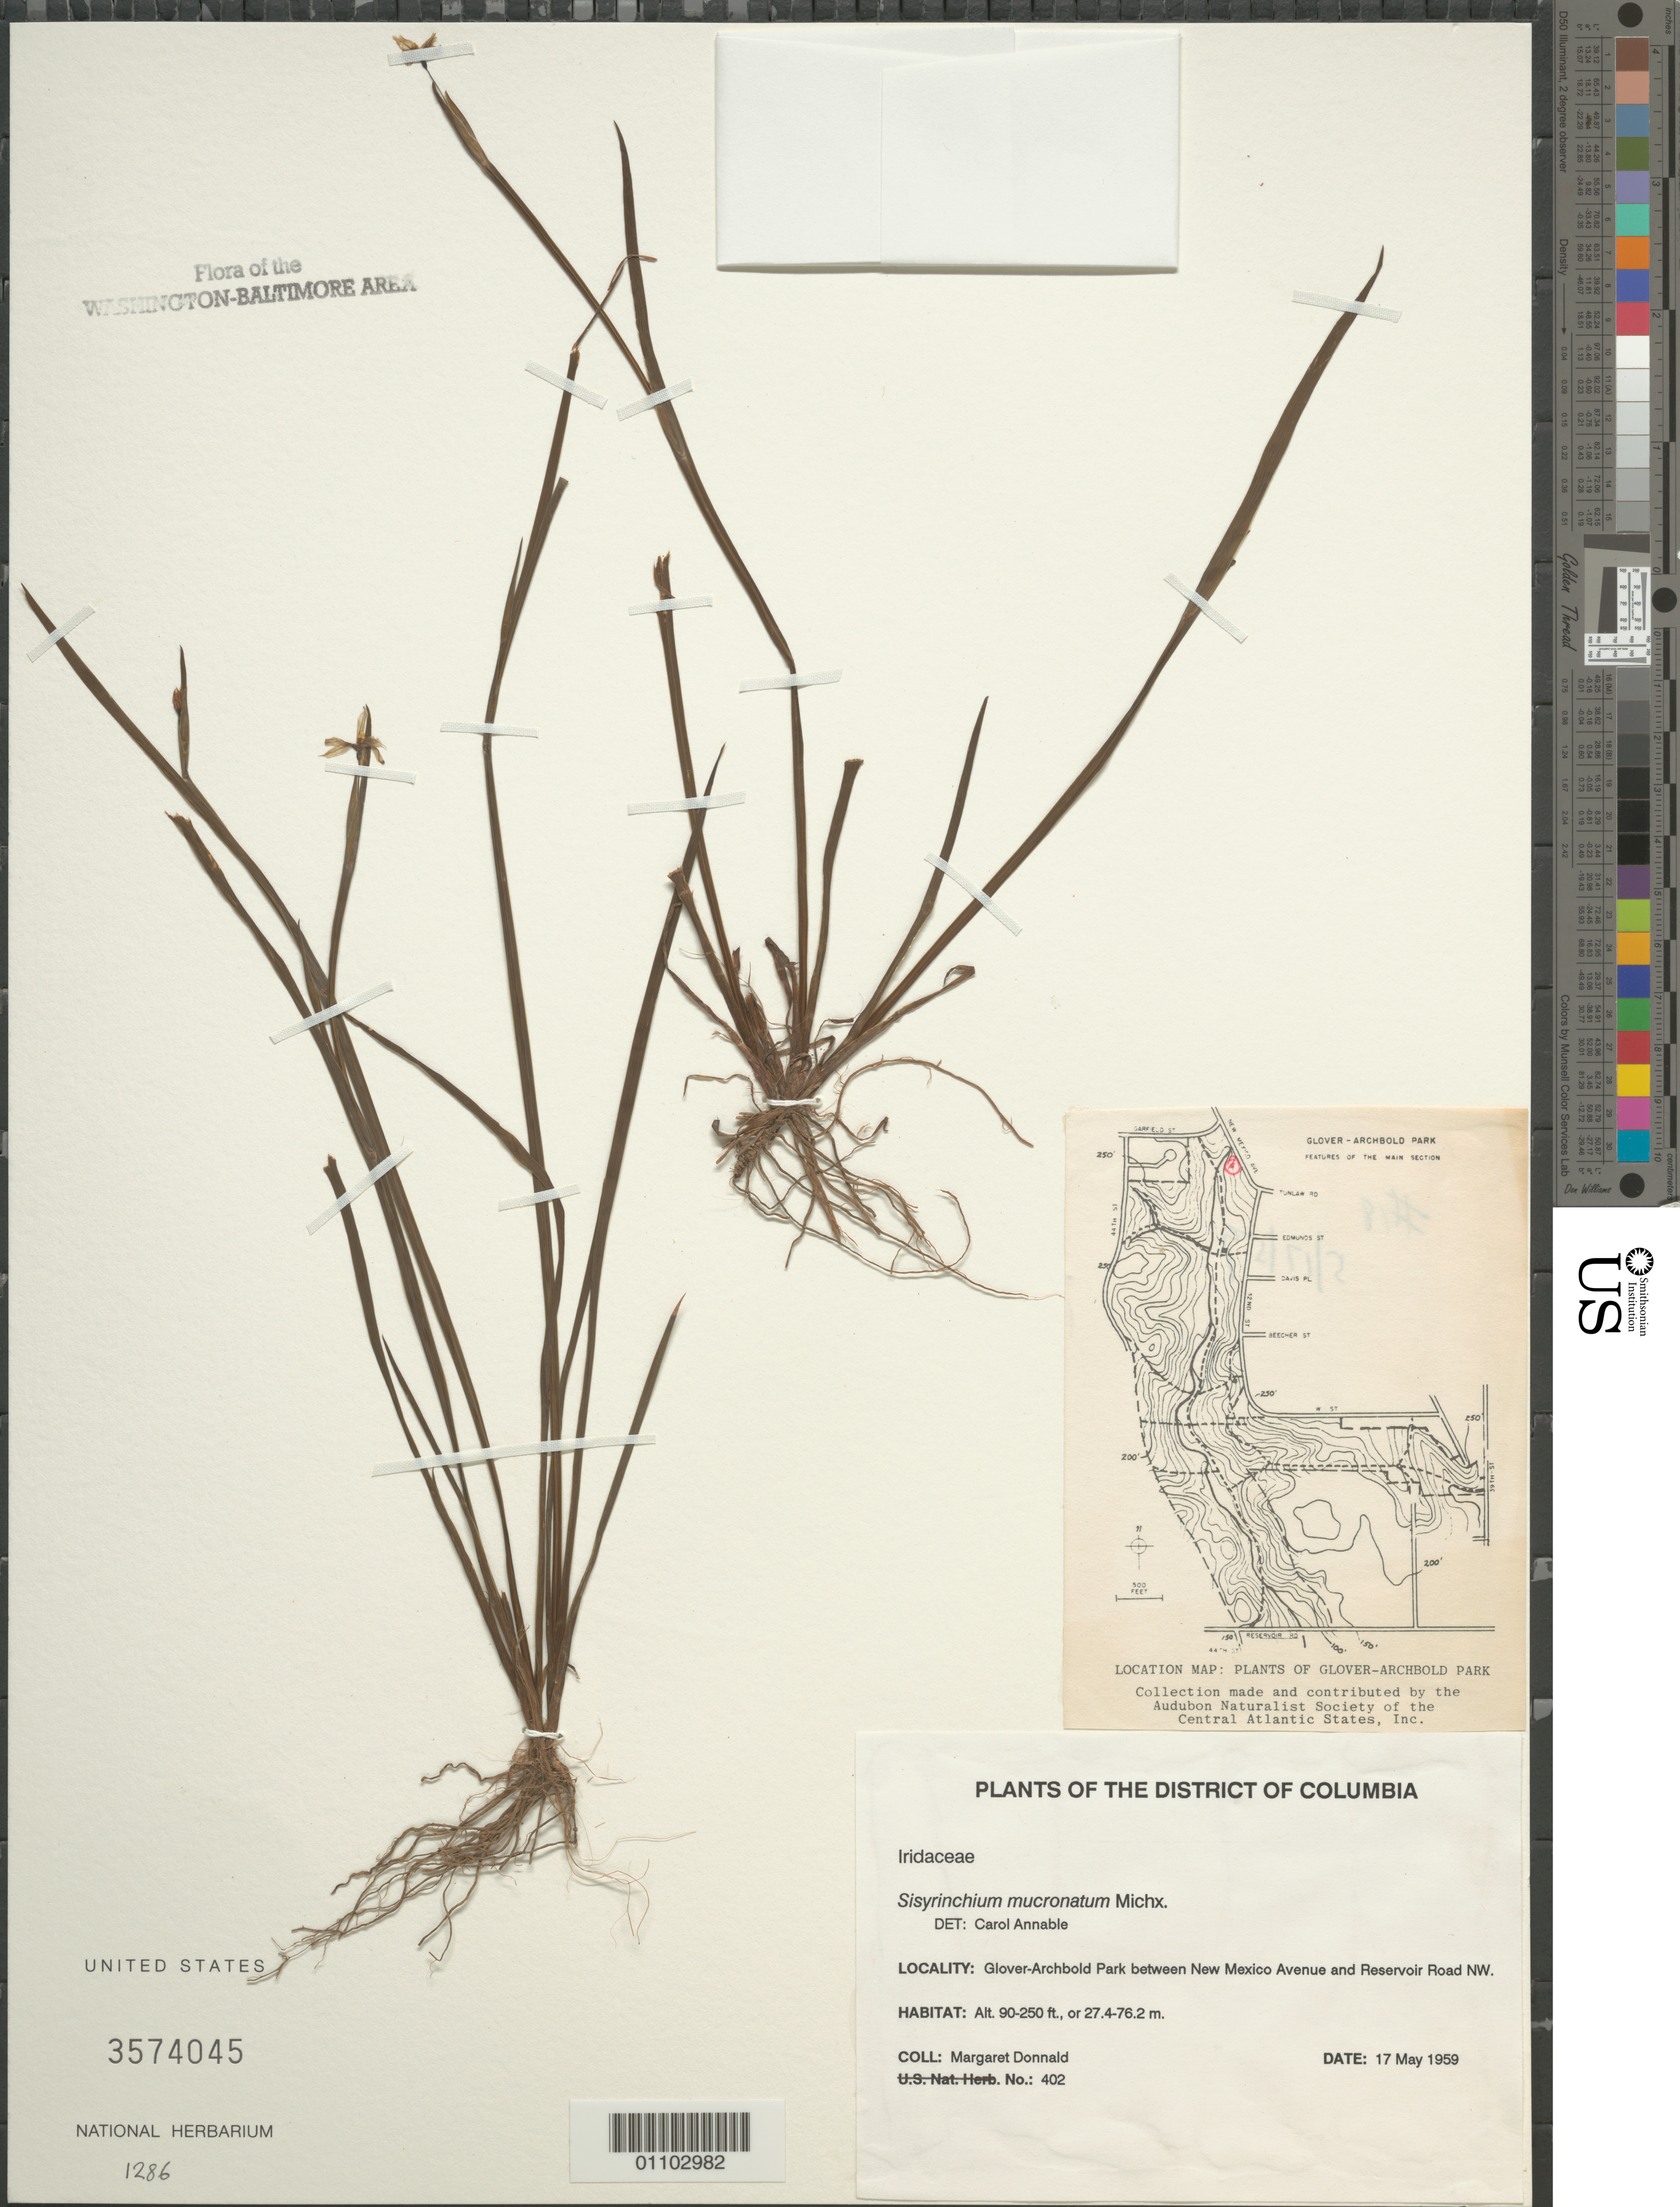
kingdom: Plantae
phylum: Tracheophyta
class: Liliopsida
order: Asparagales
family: Iridaceae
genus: Sisyrinchium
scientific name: Sisyrinchium mucronatum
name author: Michx.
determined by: Annable, C. R.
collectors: M. Donnald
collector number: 402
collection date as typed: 17 May 1959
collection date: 1959-05-17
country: United States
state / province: District of Columbia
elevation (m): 27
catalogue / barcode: US 3574045